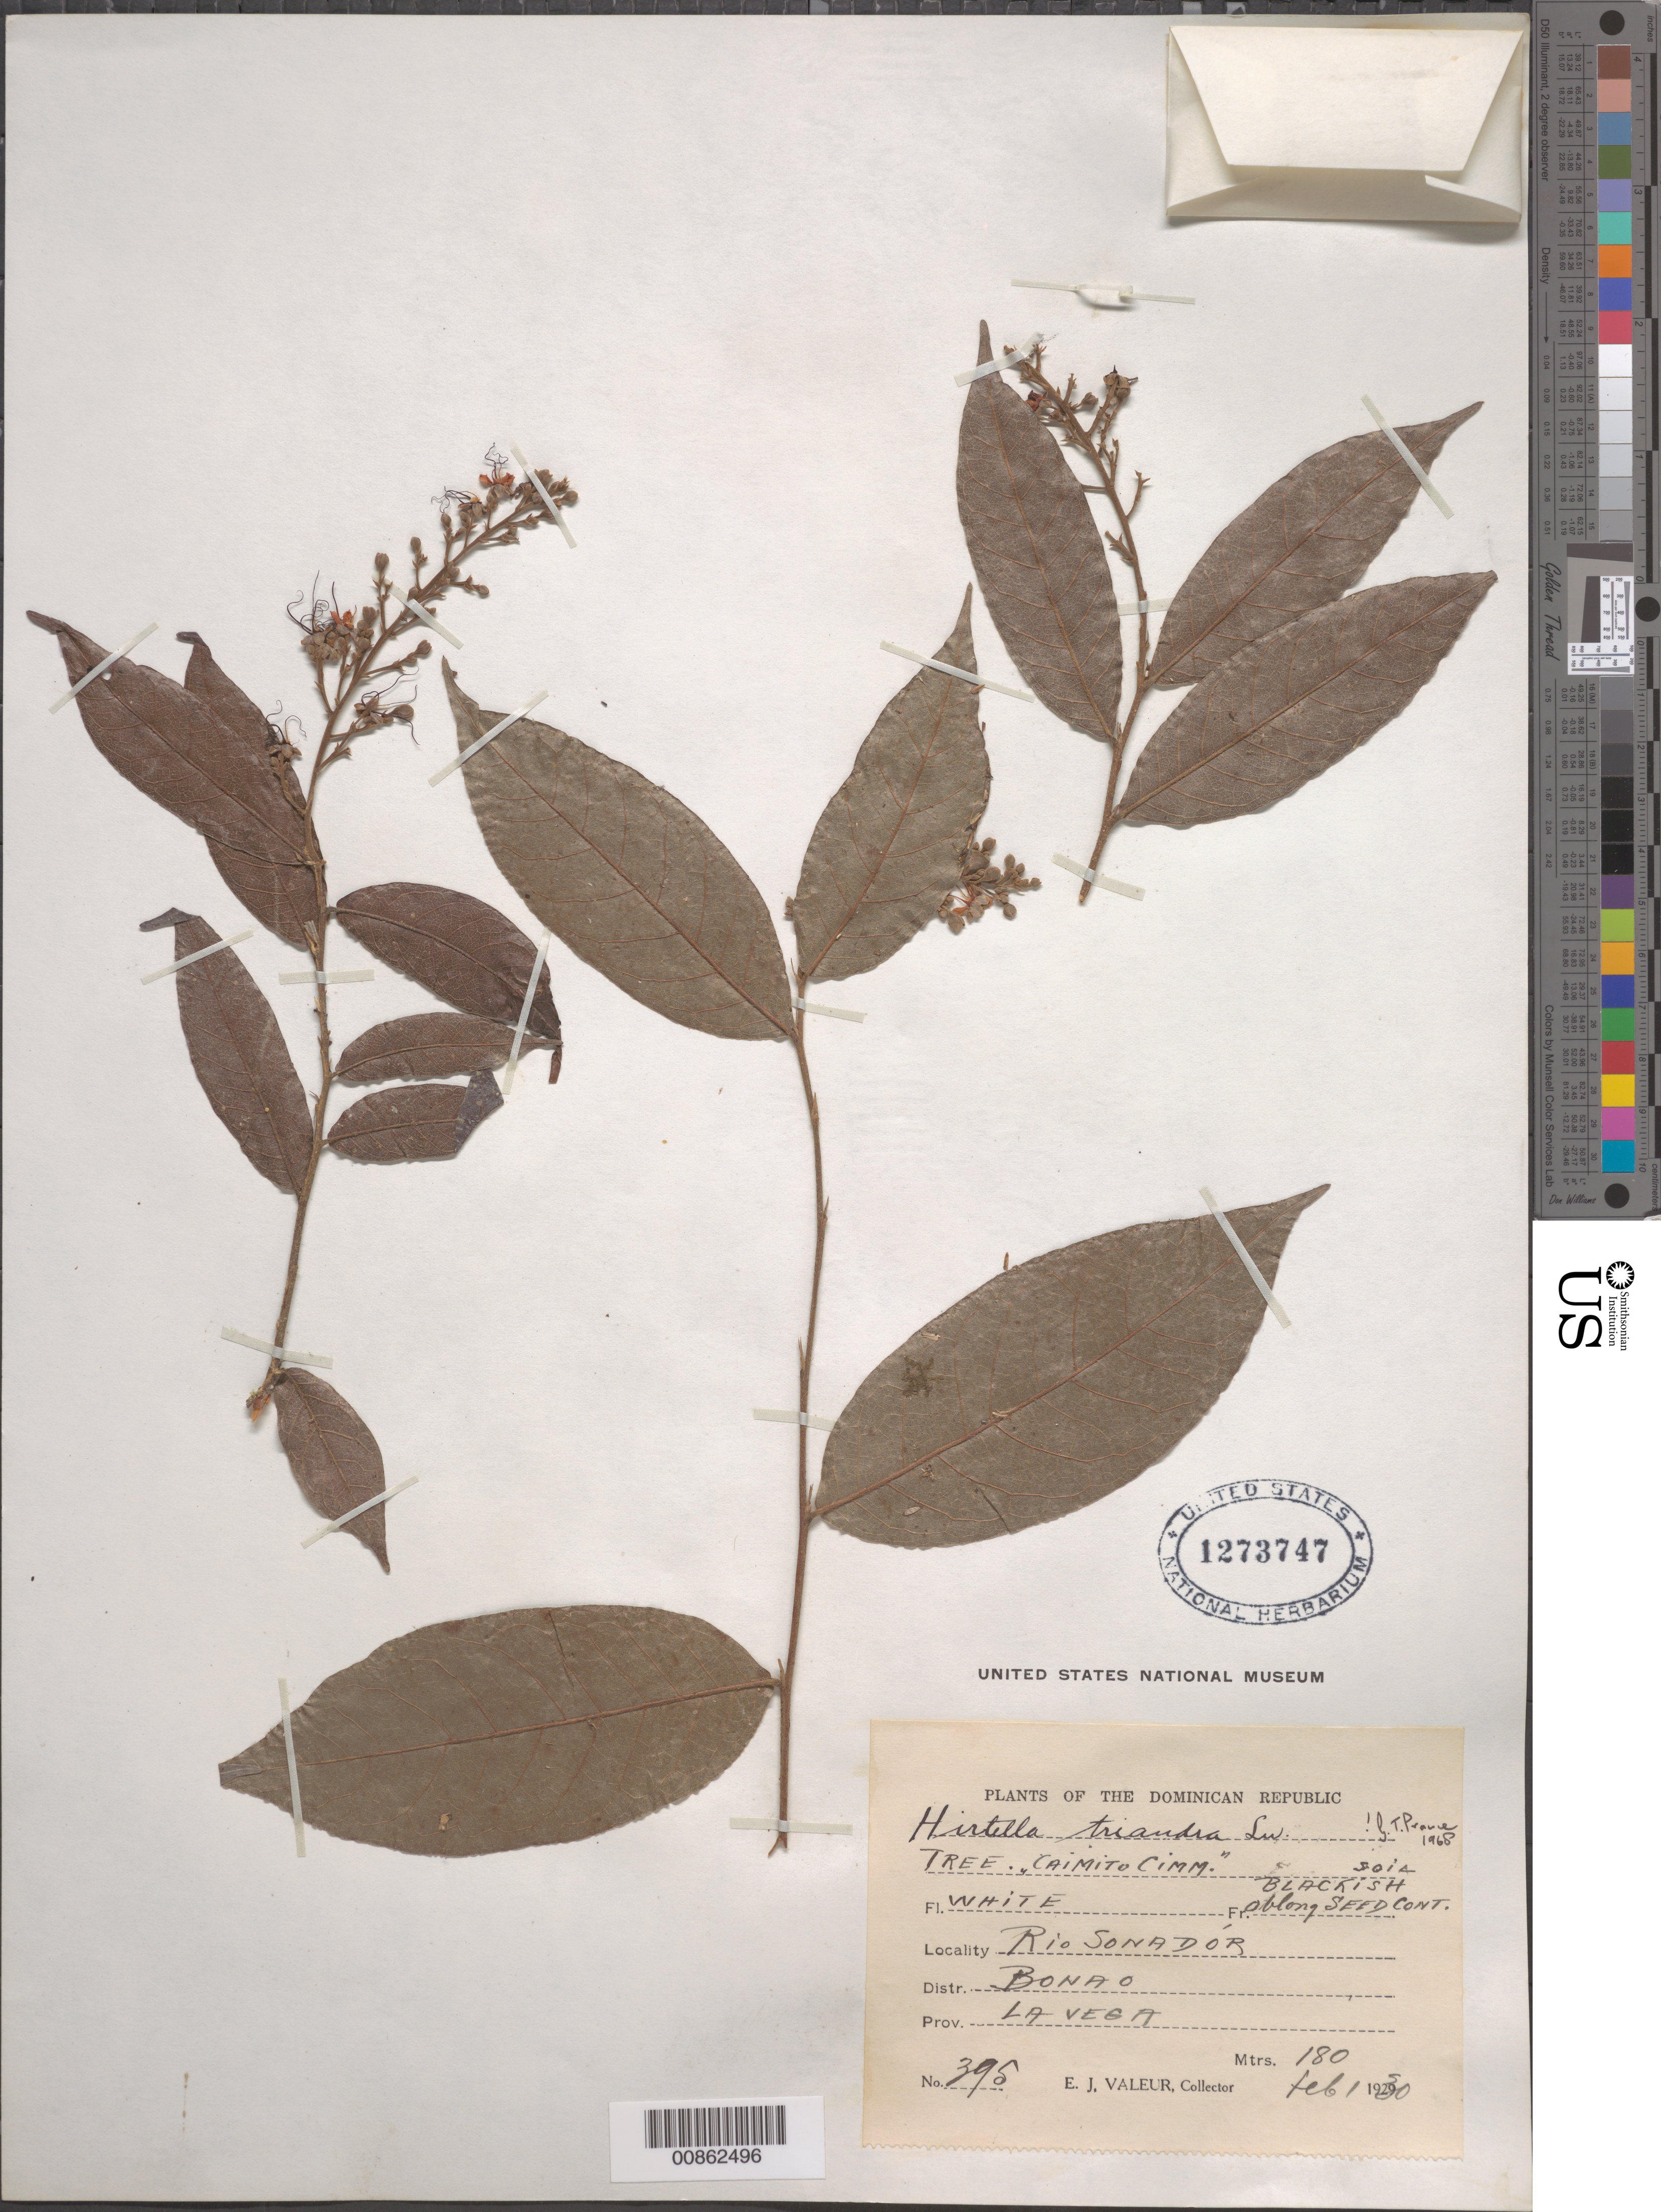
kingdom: Plantae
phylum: Tracheophyta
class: Magnoliopsida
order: Malpighiales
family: Chrysobalanaceae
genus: Hirtella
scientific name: Hirtella triandra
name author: Sw.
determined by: Prance, G. T.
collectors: E. Valeur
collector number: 395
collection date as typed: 01 Feb 1930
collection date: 1930-02-01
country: Dominican Republic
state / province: La Vega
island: Hispaniola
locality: Río Sonador, Distr. Bonao.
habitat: Soil.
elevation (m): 180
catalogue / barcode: US 1273747